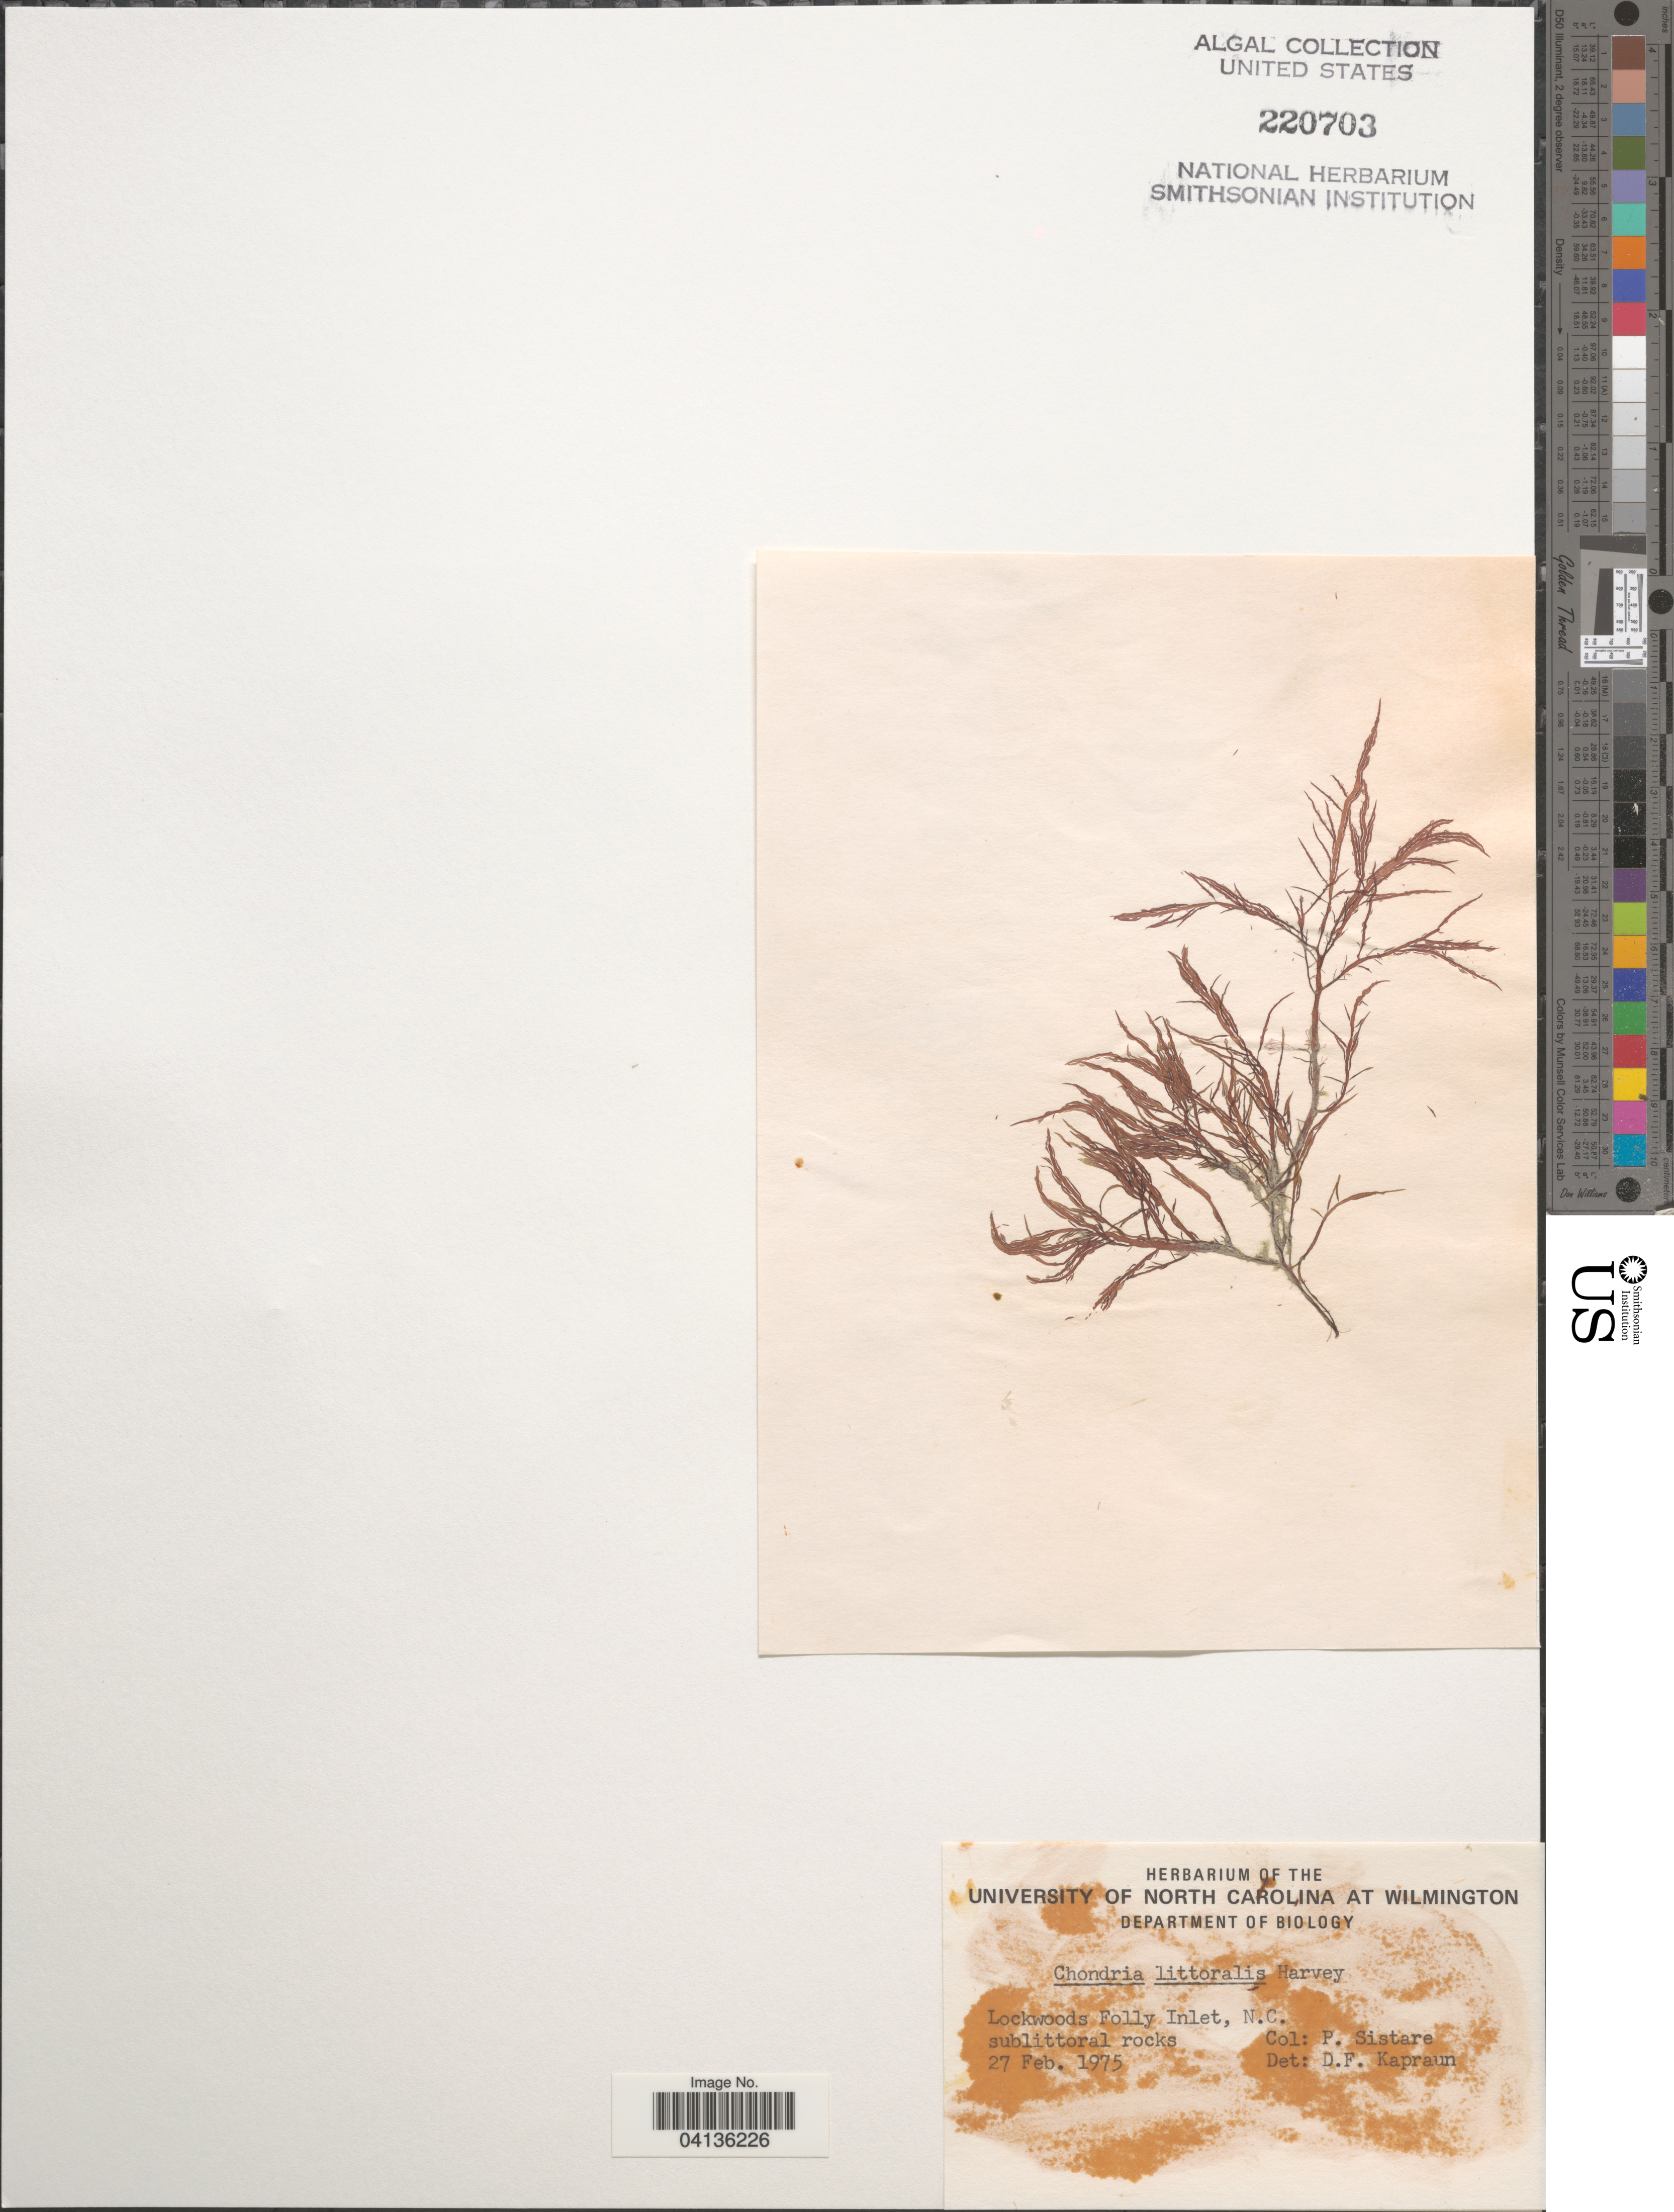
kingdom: Plantae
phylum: Rhodophyta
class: Florideophyceae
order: Ceramiales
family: Rhodomelaceae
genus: Chondria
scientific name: Chondria littoralis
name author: Harv.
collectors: P. Sistare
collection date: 1975-02-27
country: United States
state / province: North Carolina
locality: Lockwoods Folly Inlet.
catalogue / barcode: US 220703